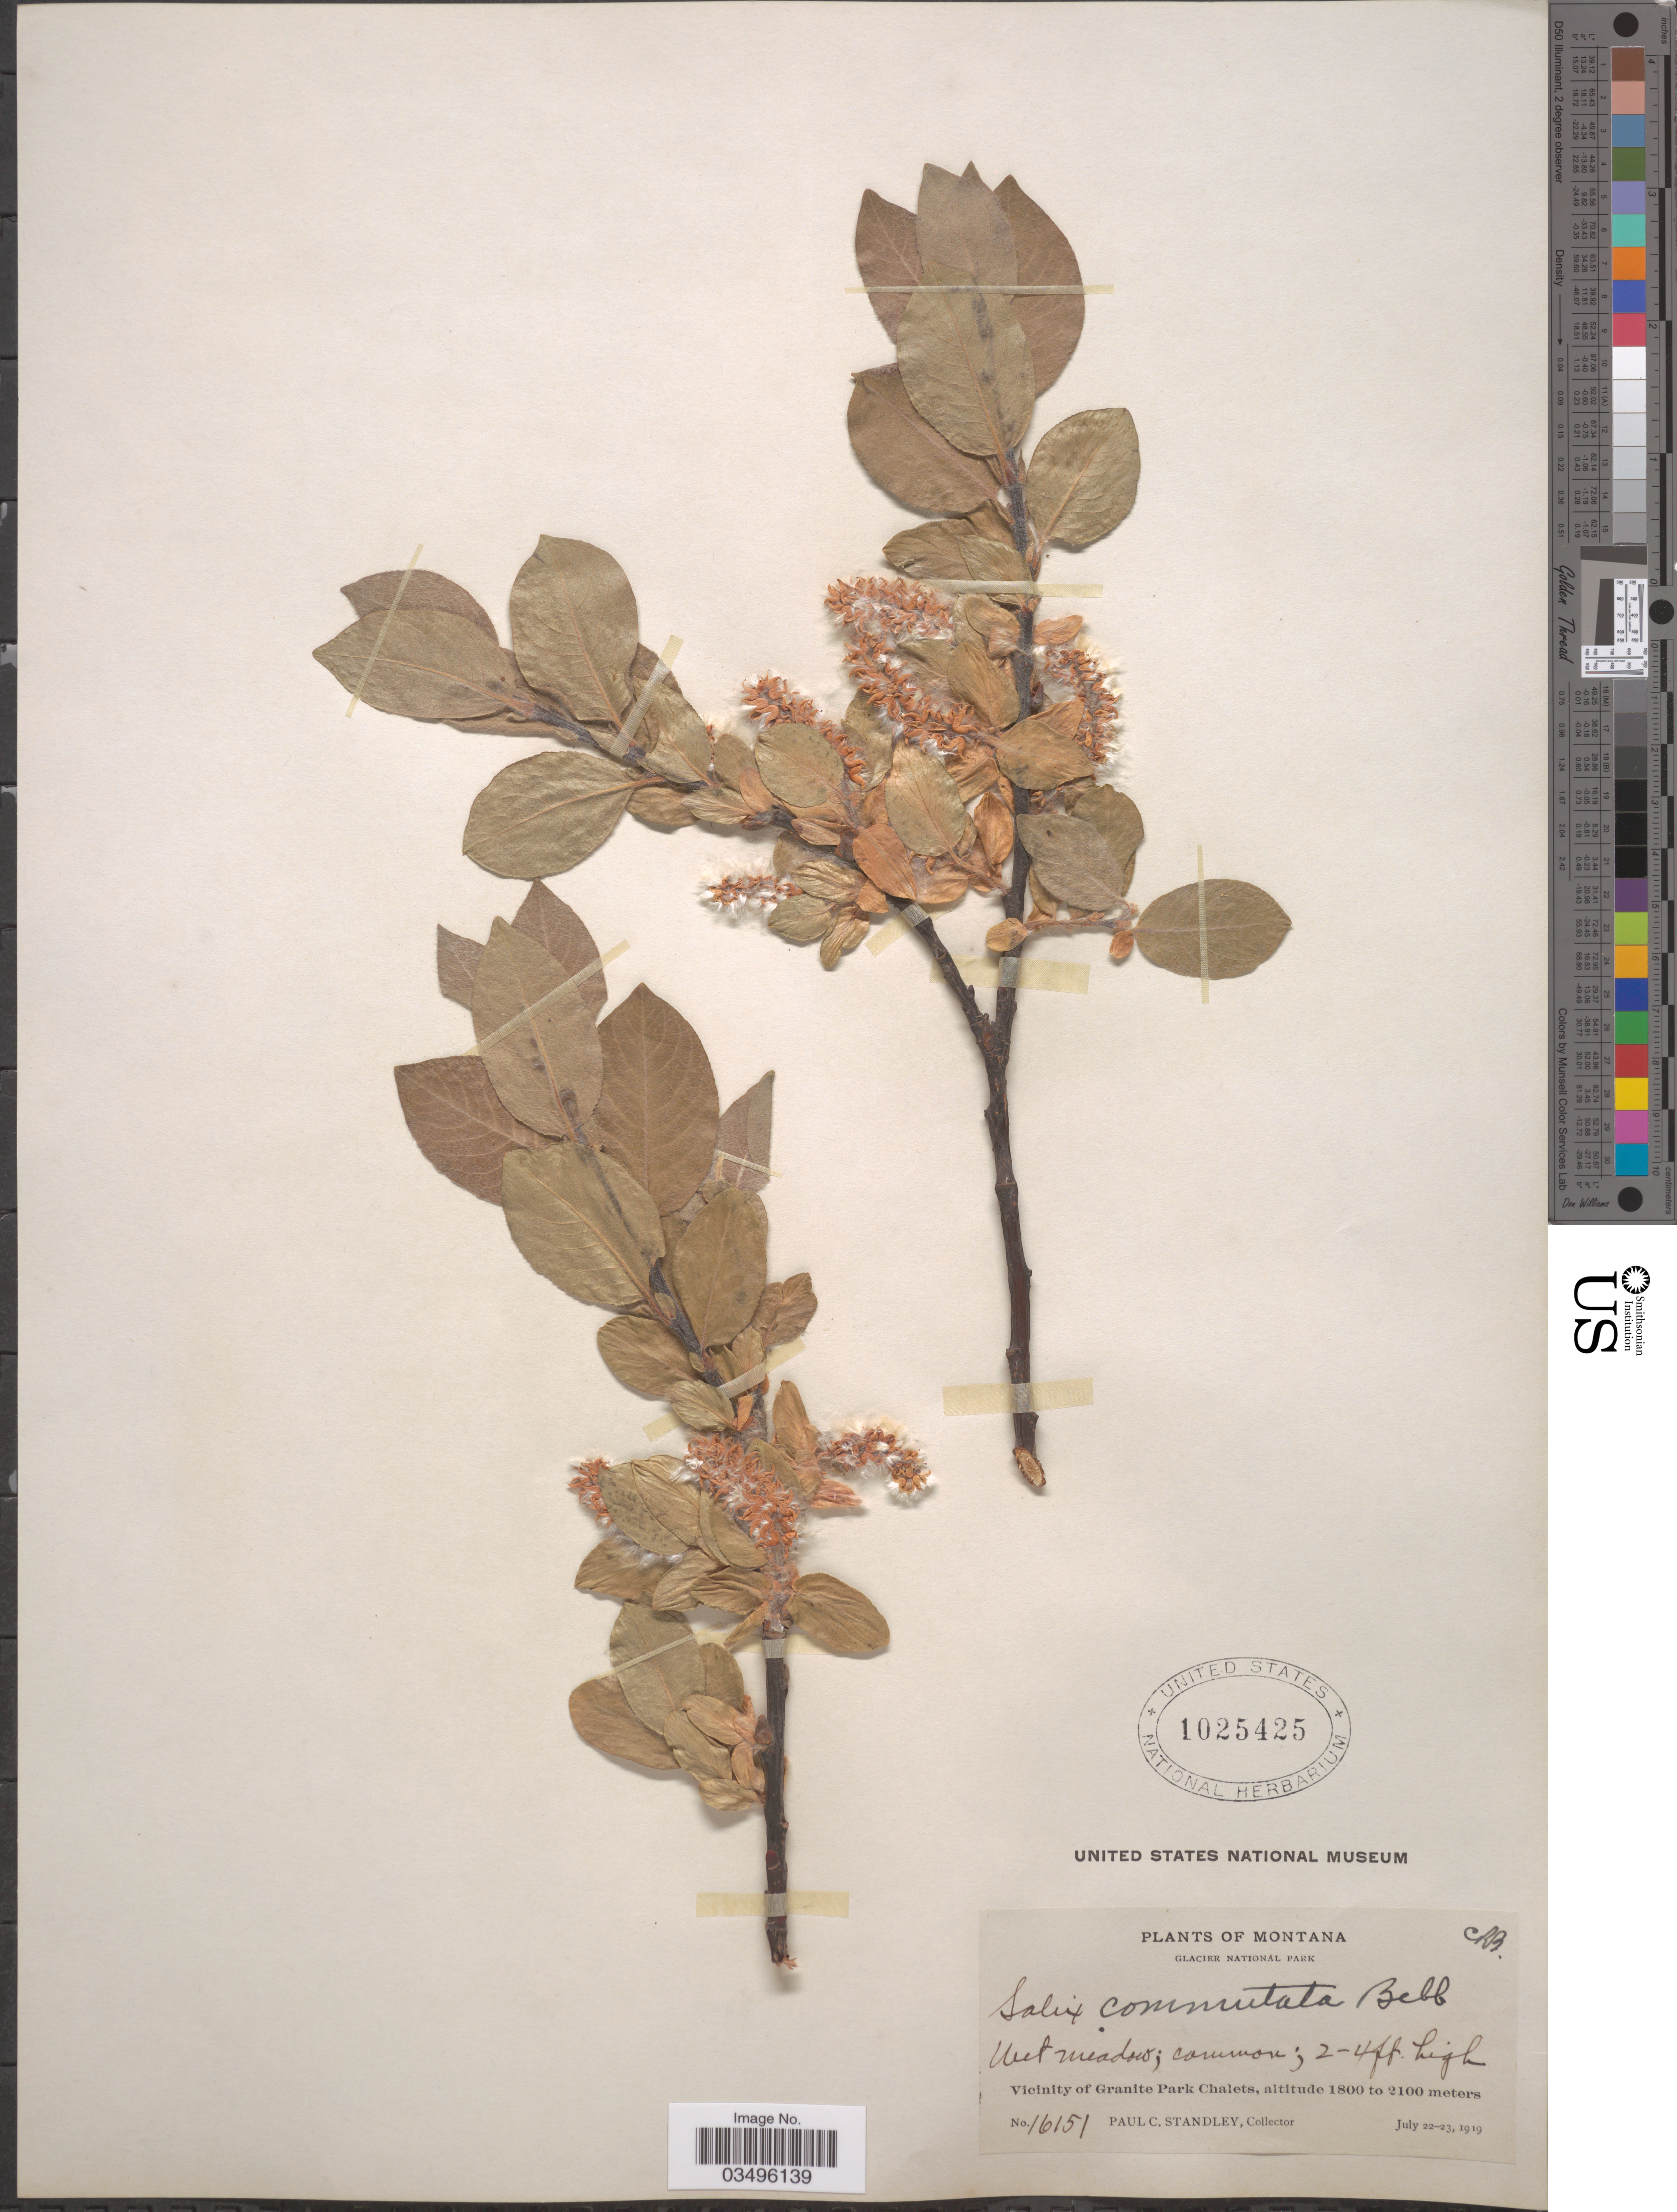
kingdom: Plantae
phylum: Tracheophyta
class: Magnoliopsida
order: Malpighiales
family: Salicaceae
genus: Salix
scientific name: Salix commutata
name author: Bebb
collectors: P. C. Standley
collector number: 16151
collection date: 1919-07-22/1919-07-23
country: United States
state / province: Montana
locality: Glacier National Park. Vicinity of Granite Park Chalets.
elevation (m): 1800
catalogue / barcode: US 1025425